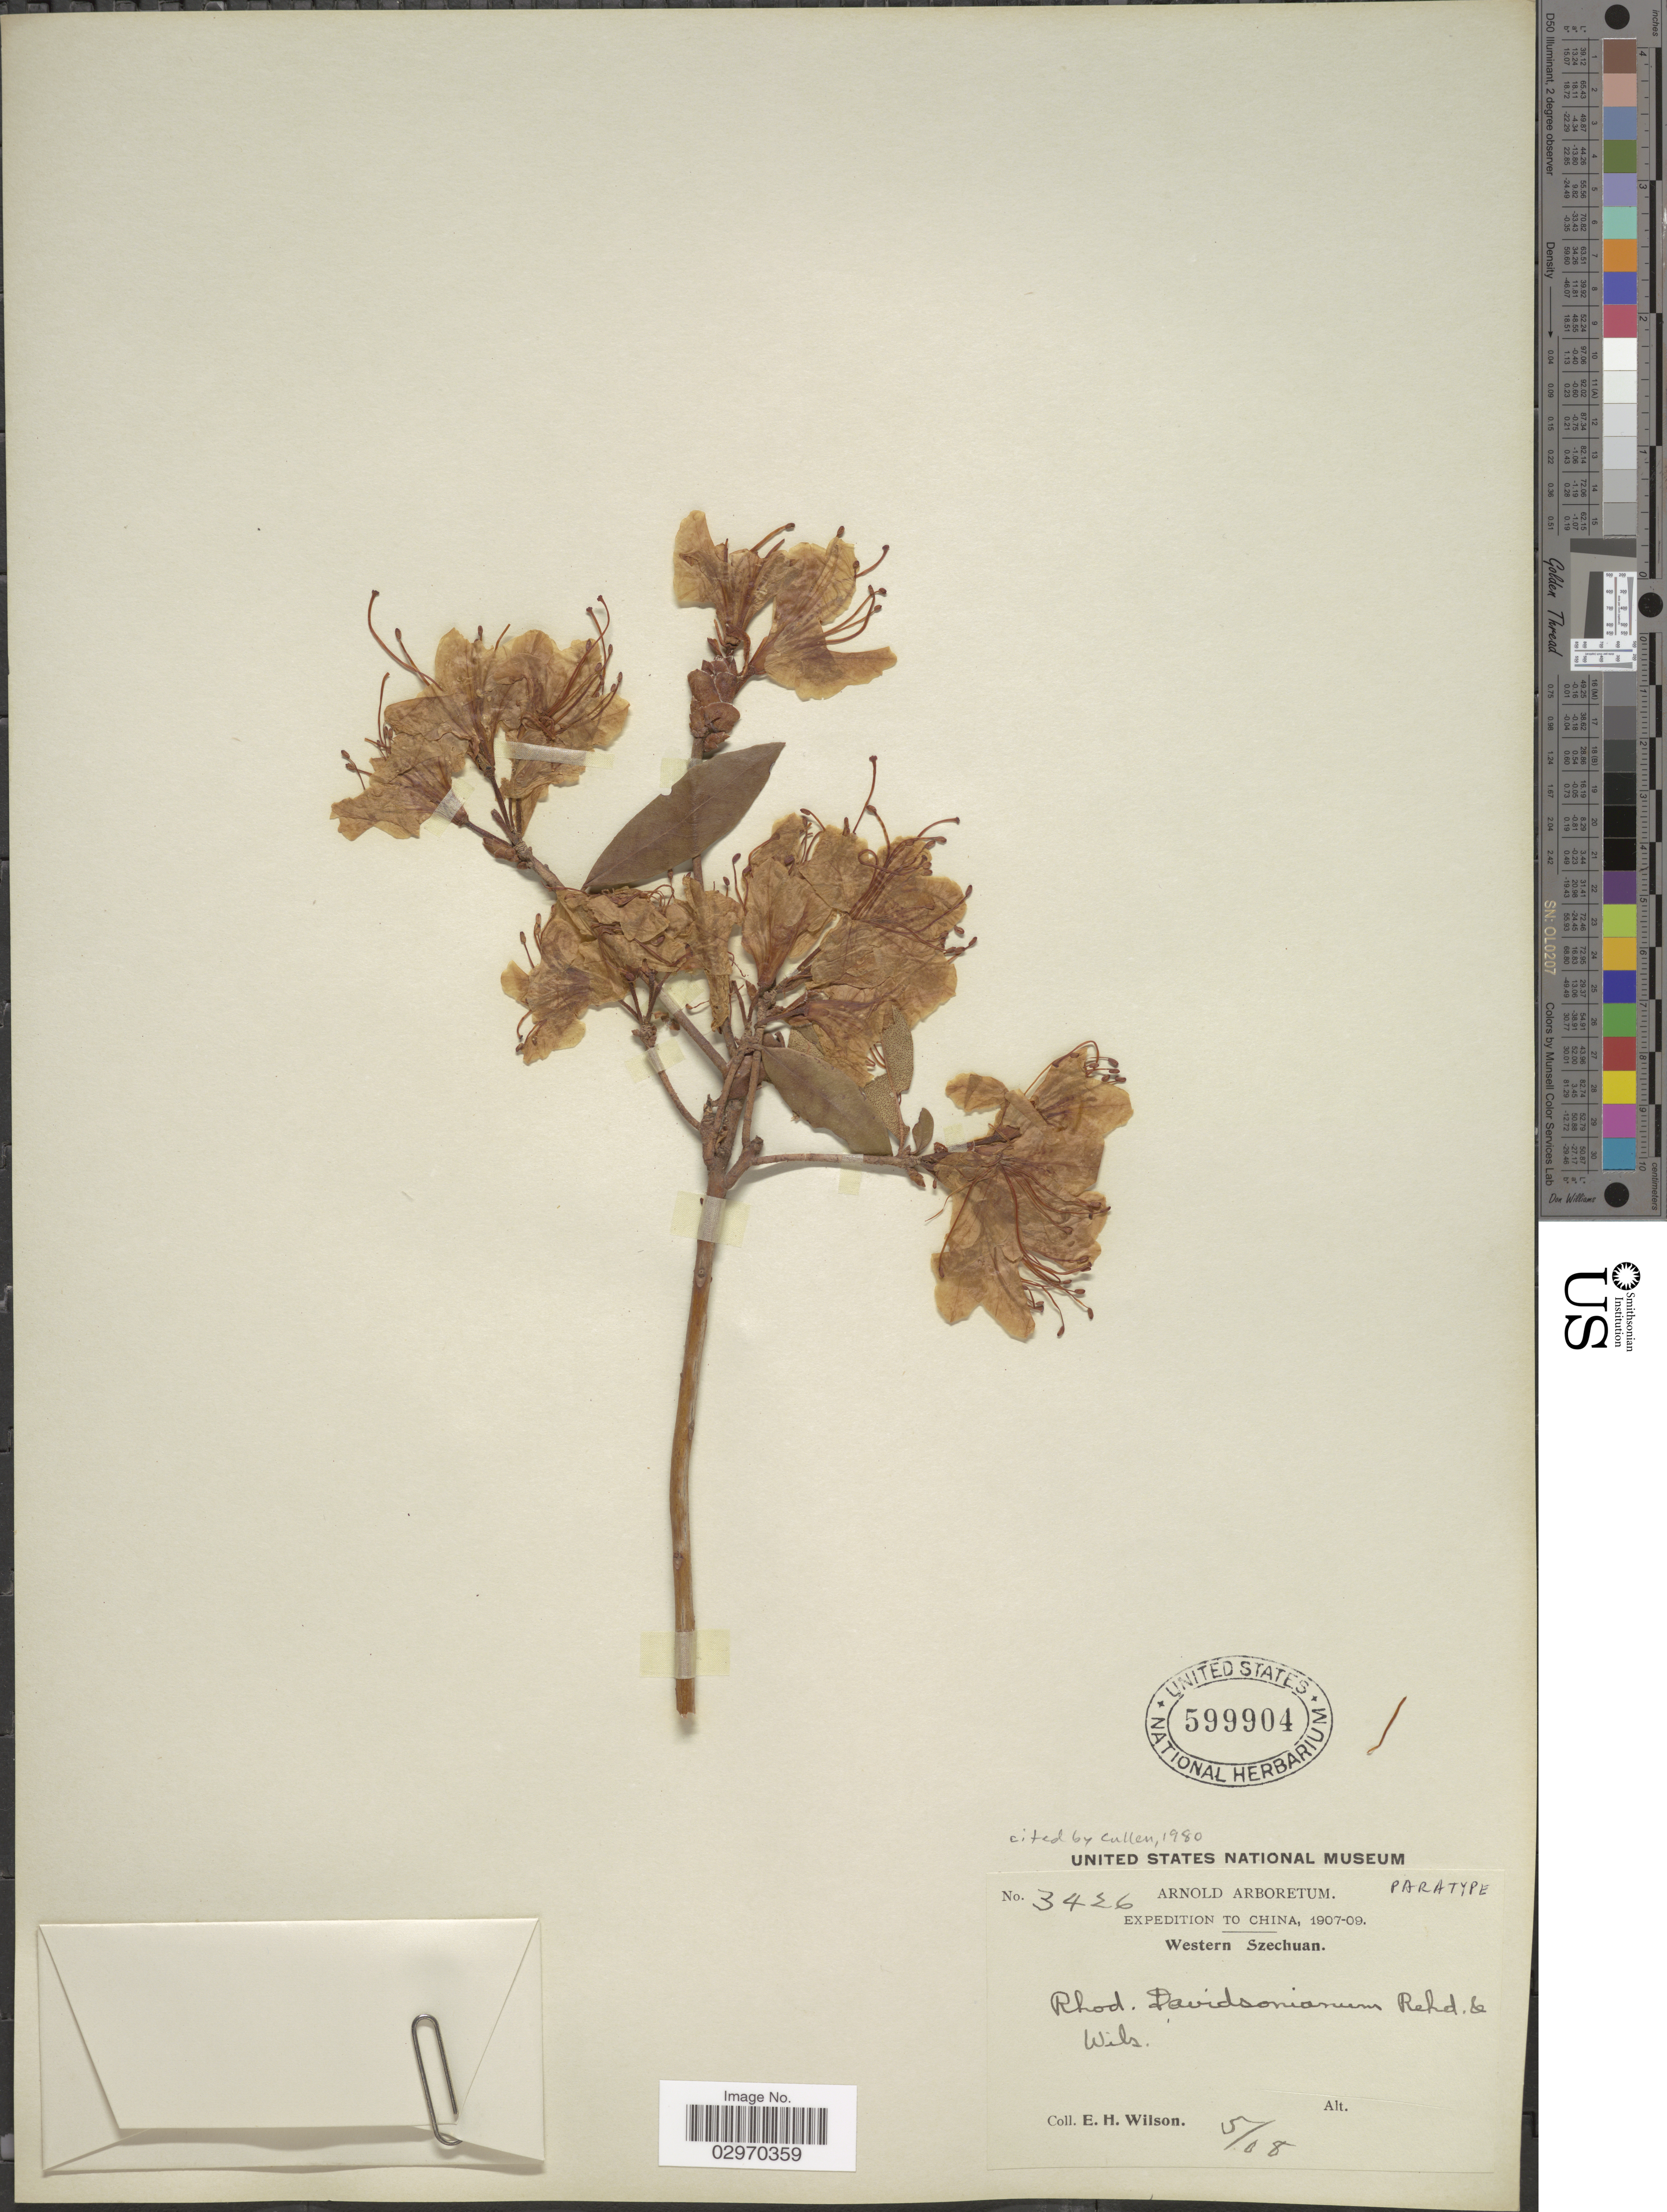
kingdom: Plantae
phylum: Tracheophyta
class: Magnoliopsida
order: Ericales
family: Ericaceae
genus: Rhododendron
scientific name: Rhododendron davidsonianum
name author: Rehder & E.H. Wilson in Sarg.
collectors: E. Wilson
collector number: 3426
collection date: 1908-05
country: China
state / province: Sichuan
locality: Western Szechuan.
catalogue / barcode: US 599904